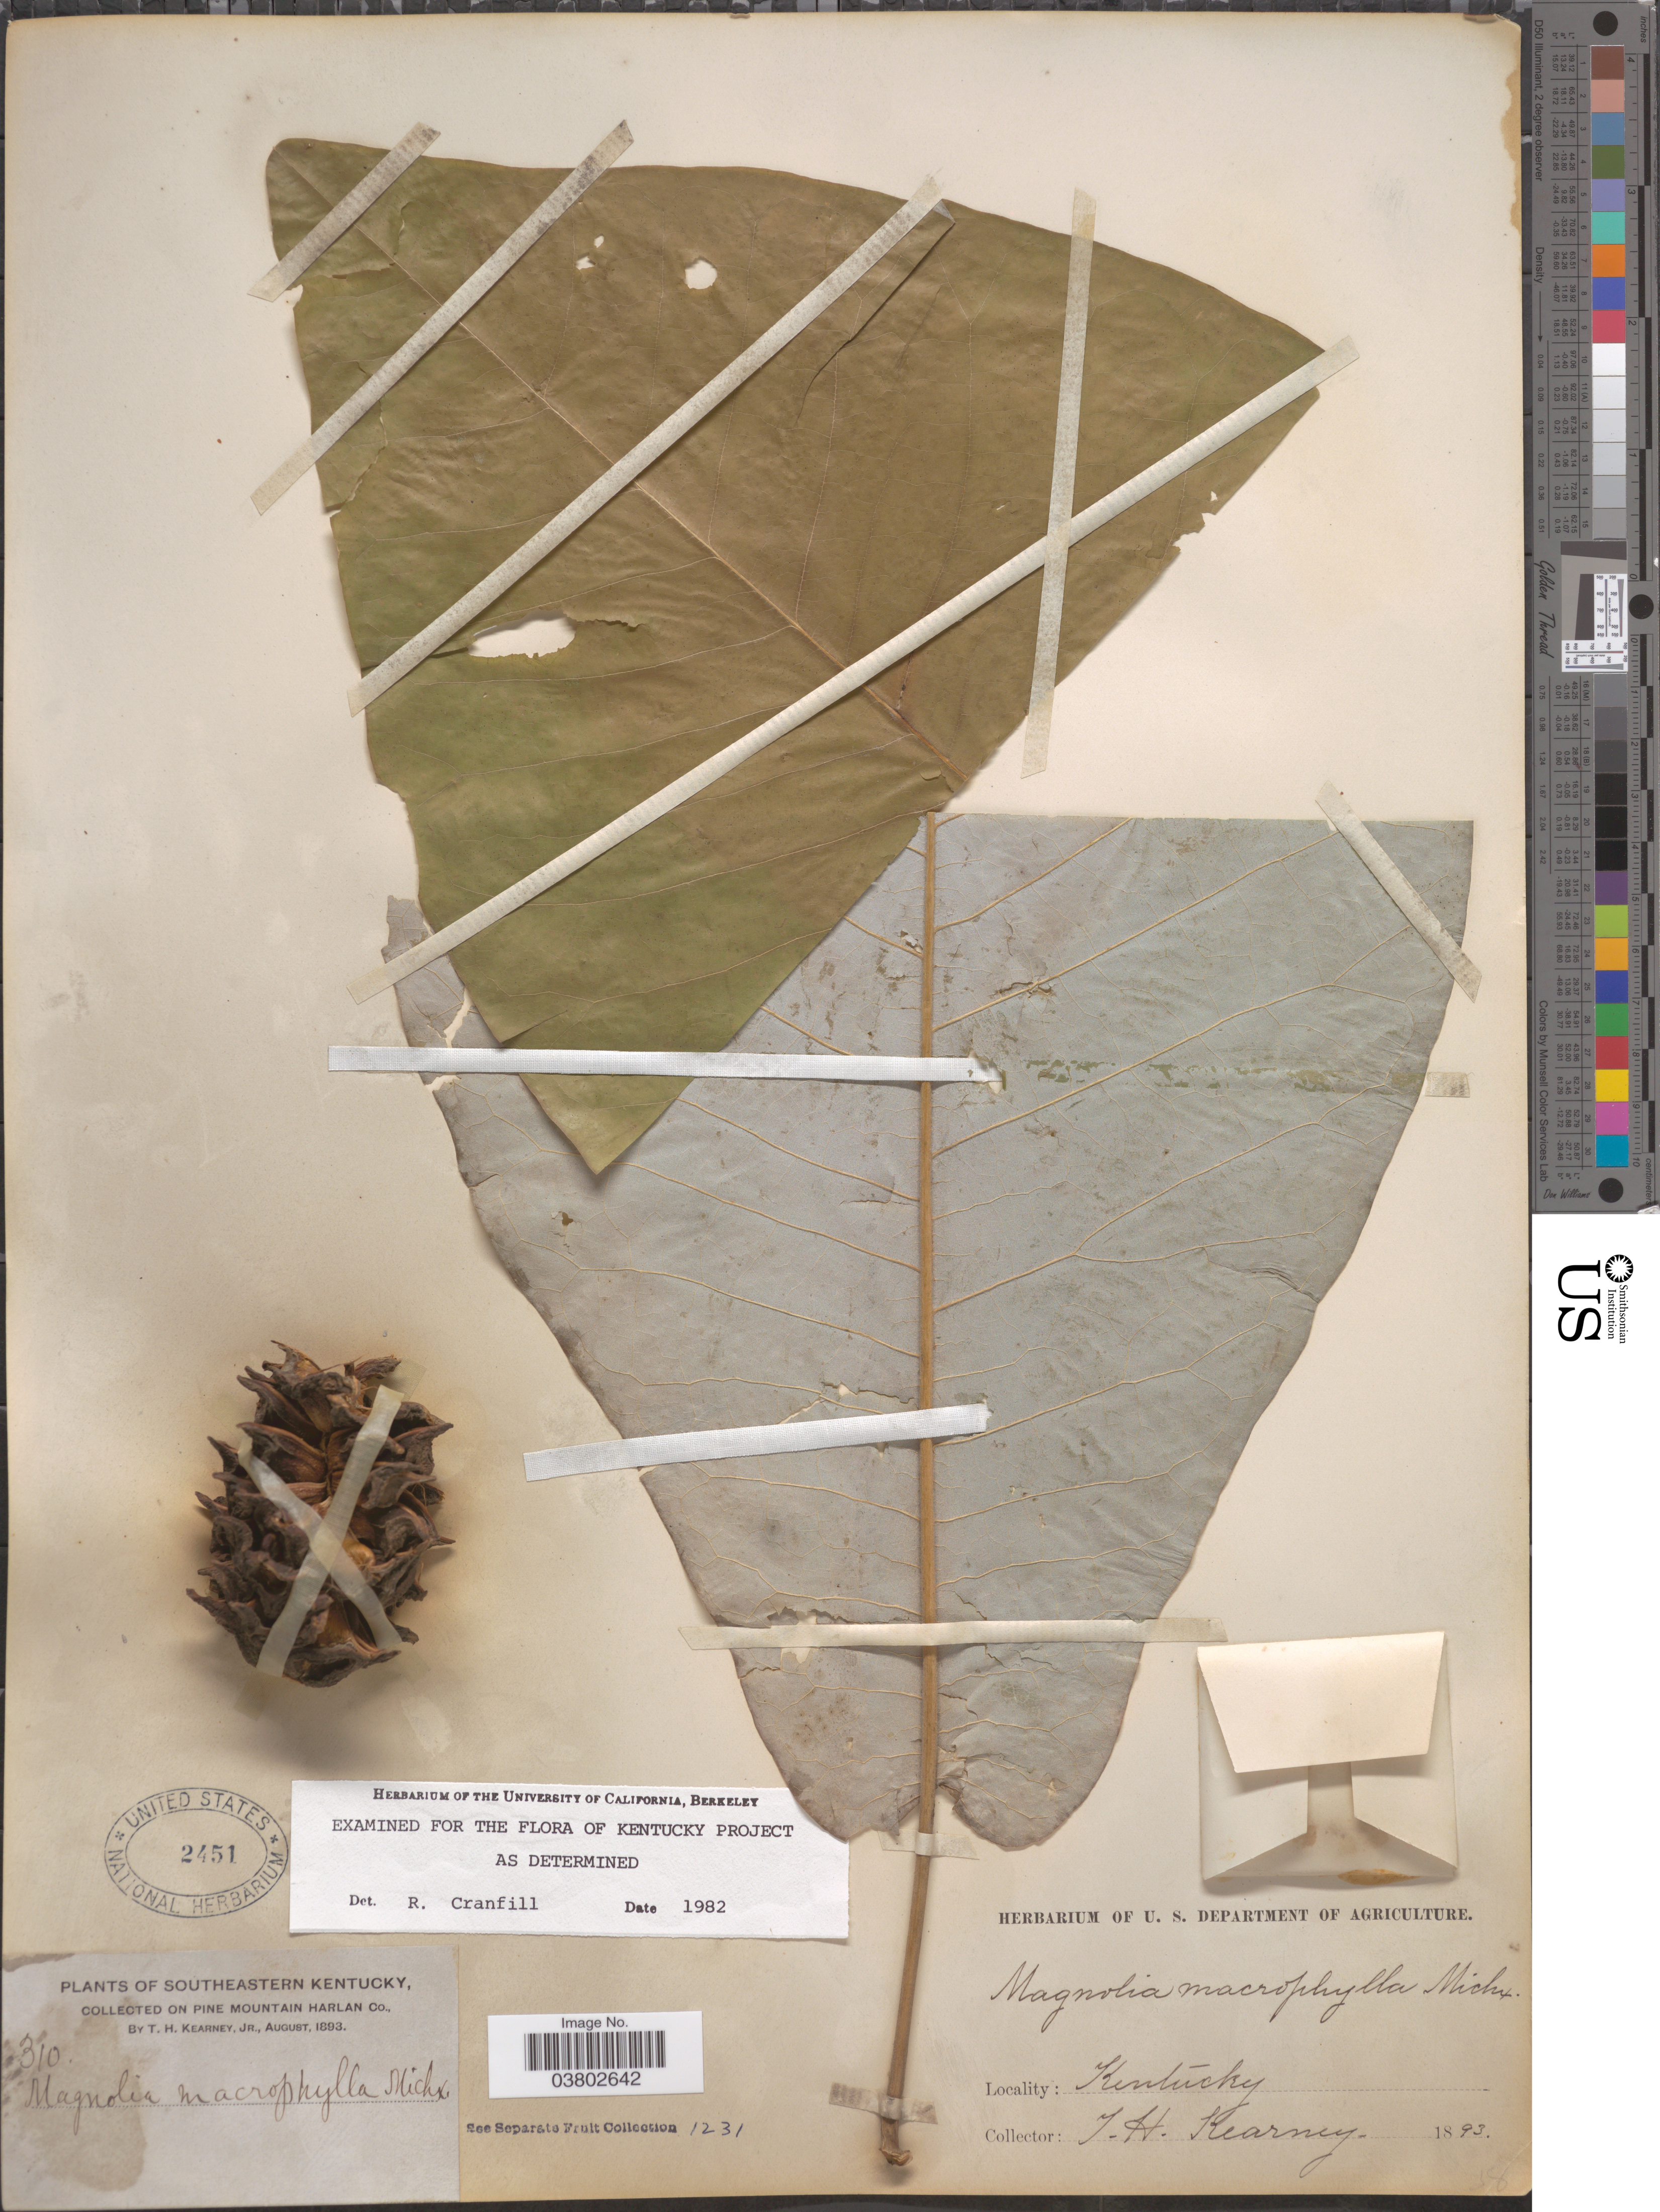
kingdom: Plantae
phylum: Tracheophyta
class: Magnoliopsida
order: Magnoliales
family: Magnoliaceae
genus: Magnolia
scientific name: Magnolia macrophylla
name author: Michx.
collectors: T. H. Kearney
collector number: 310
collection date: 1893-08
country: United States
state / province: Kentucky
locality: Southeastern Kentucky. On Pine Mountain Harlan Co.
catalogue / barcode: US 2451